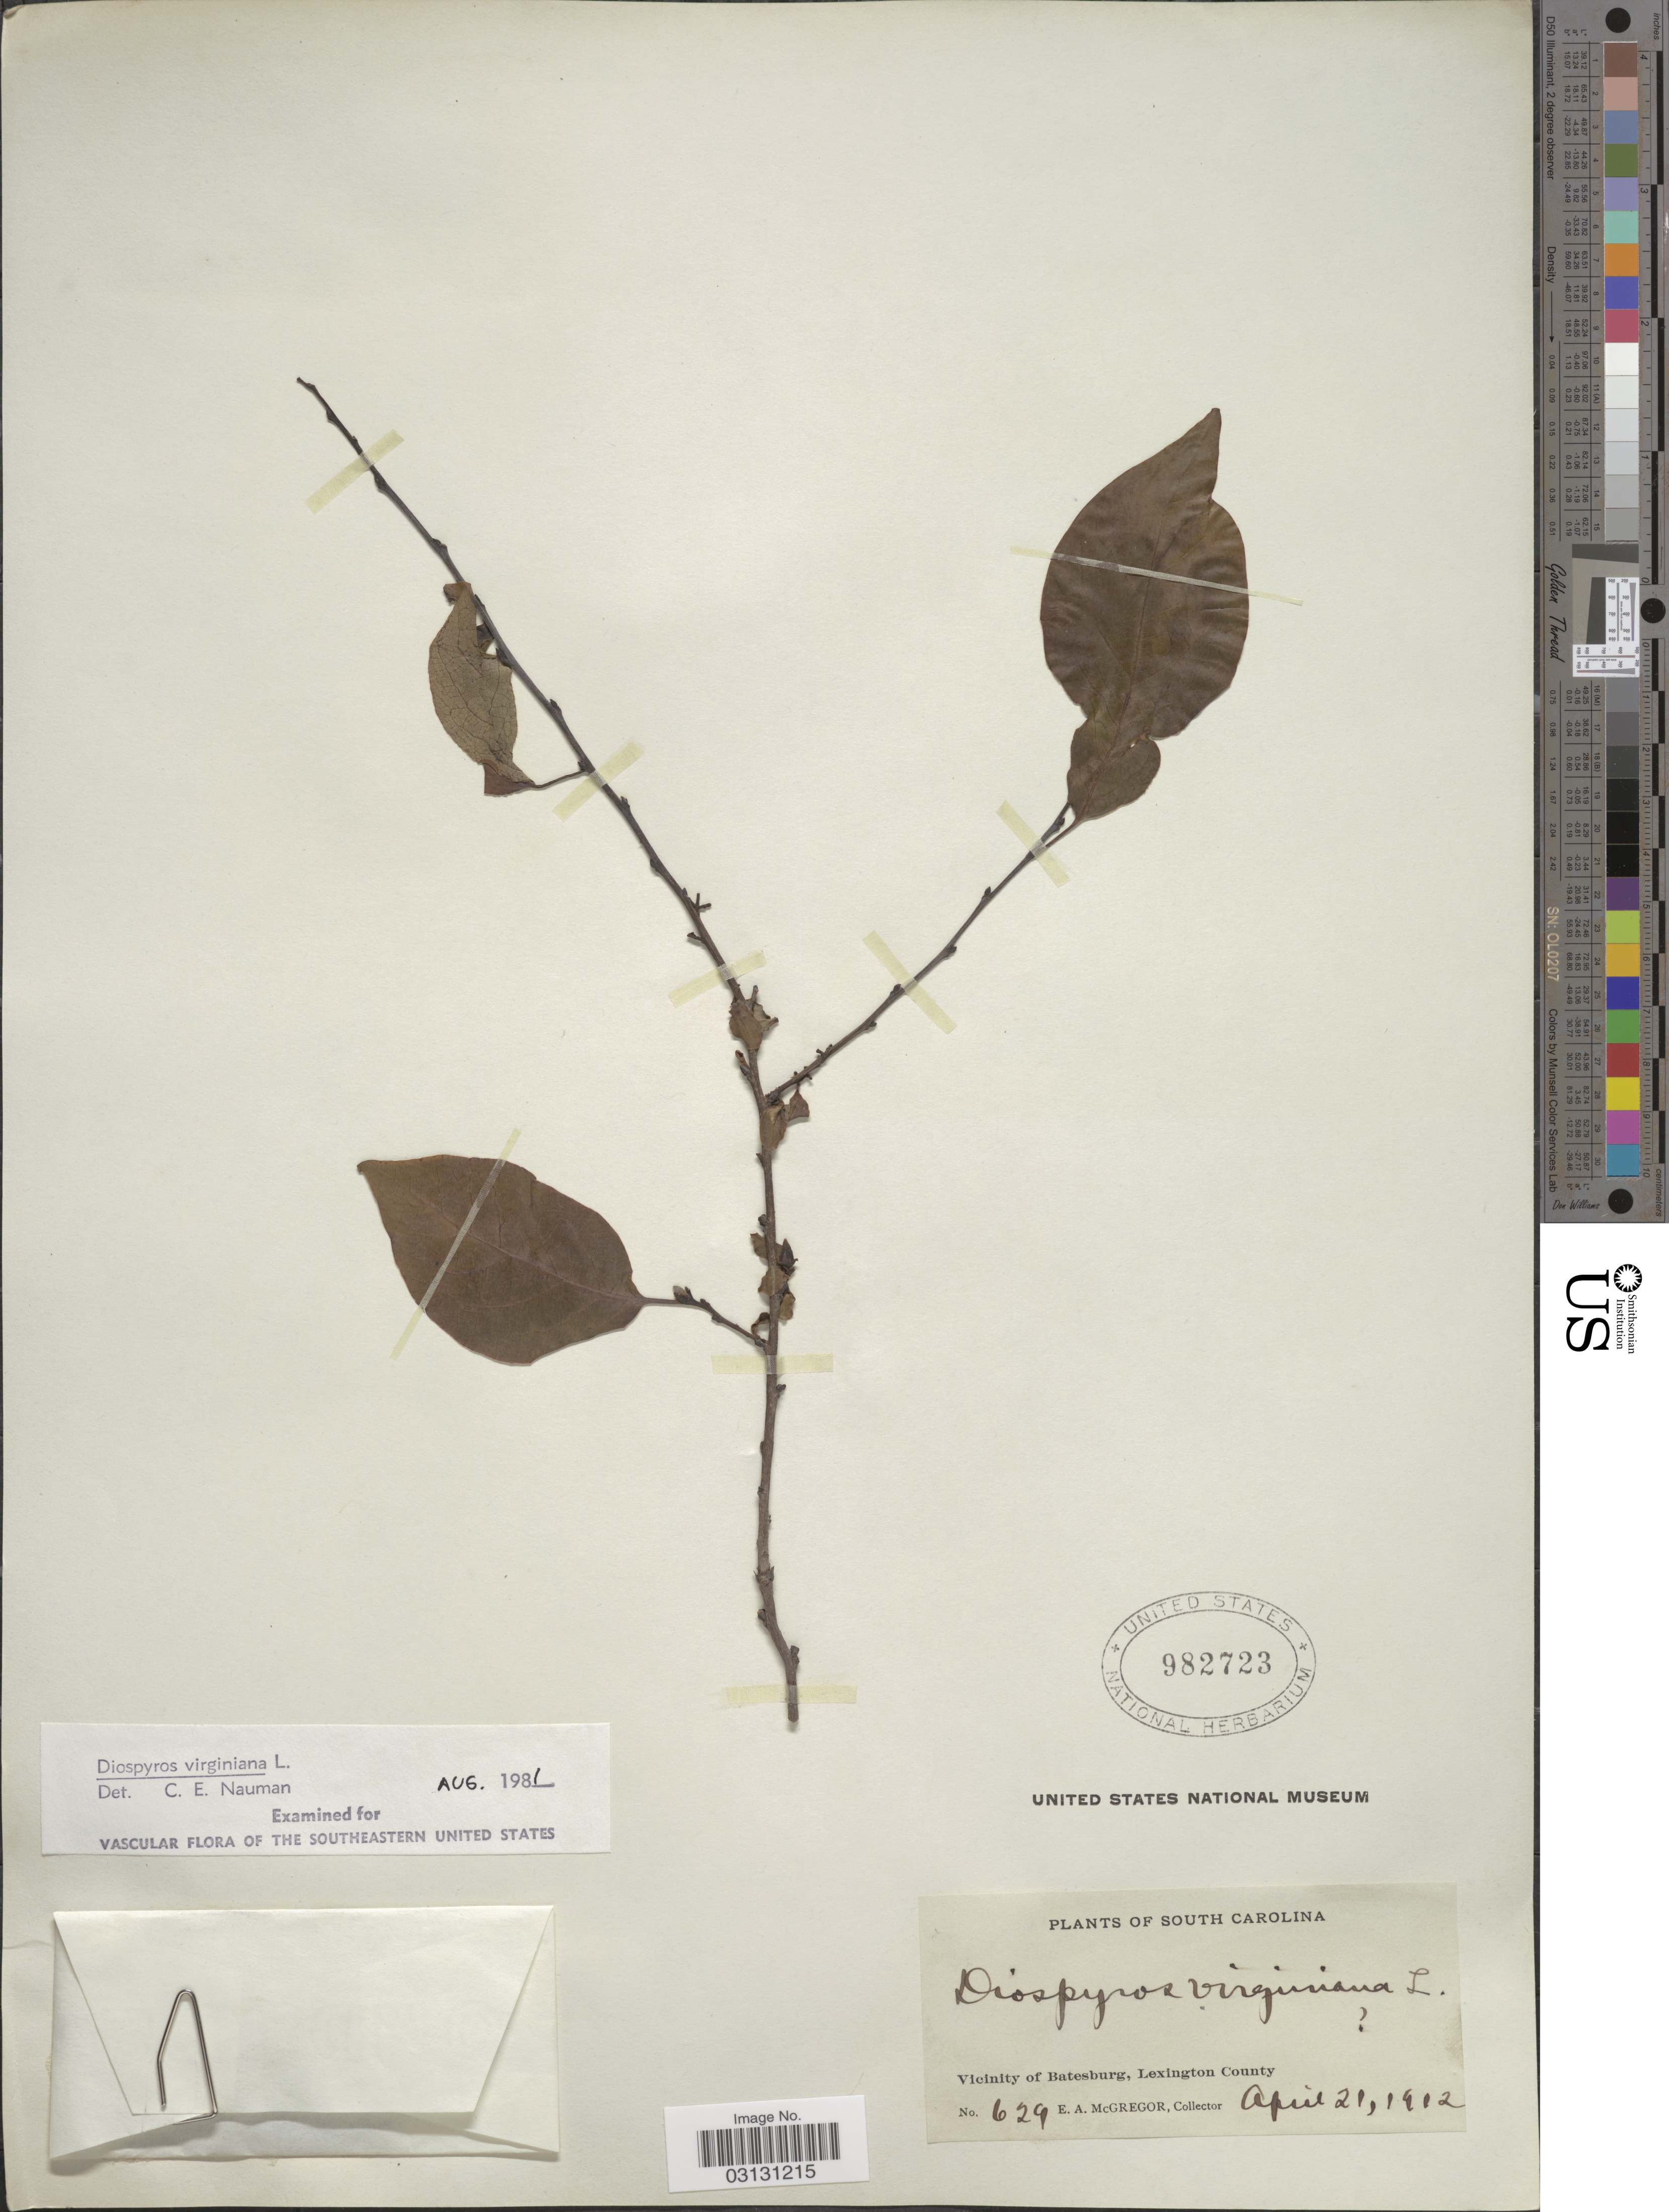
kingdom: Plantae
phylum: Tracheophyta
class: Magnoliopsida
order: Ericales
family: Ebenaceae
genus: Diospyros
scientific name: Diospyros virginiana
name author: L.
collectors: E. A. McGregor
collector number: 629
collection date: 1912-04-21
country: United States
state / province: South Carolina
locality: Vicinity of Batesburg, Lexington County.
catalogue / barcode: US 982723